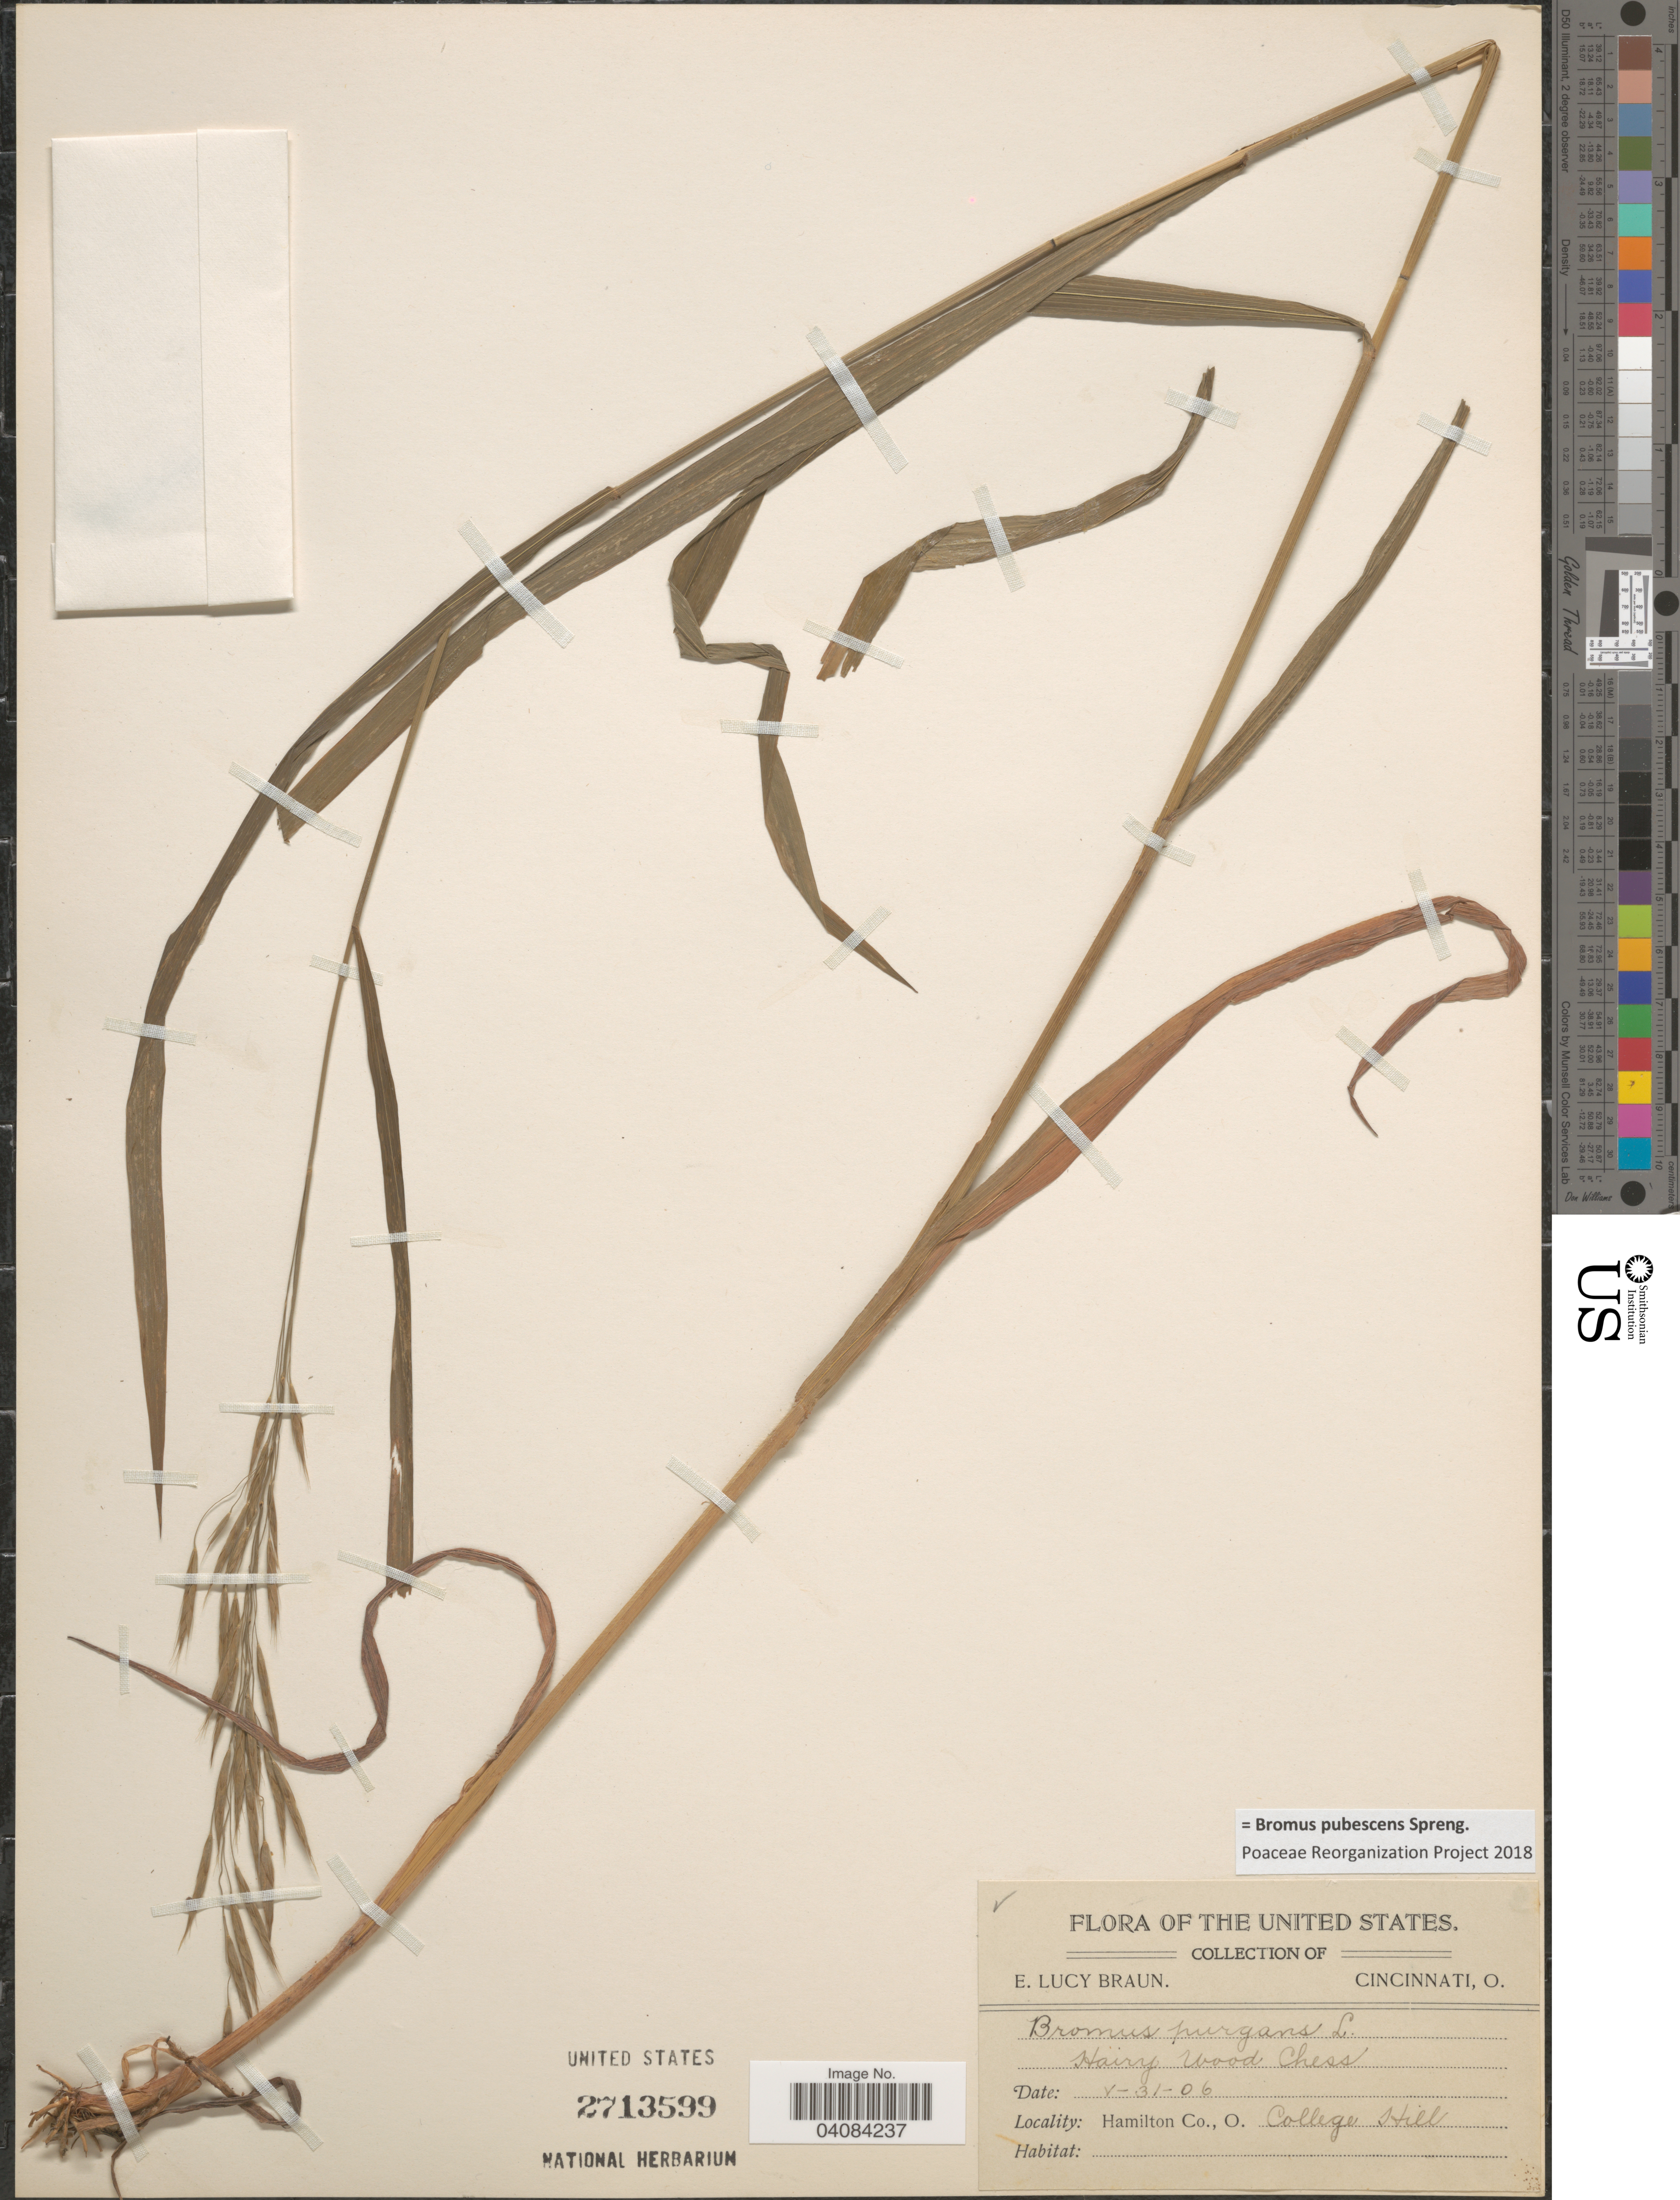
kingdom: Plantae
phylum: Tracheophyta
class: Liliopsida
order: Poales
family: Poaceae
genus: Bromus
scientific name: Bromus pubescens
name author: Muhl. ex Willd.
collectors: E. L. Braun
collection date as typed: Transcribed d/m/y: 31/5/6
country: United States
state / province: Ohio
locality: Hamilton Co. College Hill.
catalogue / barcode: US 2713599